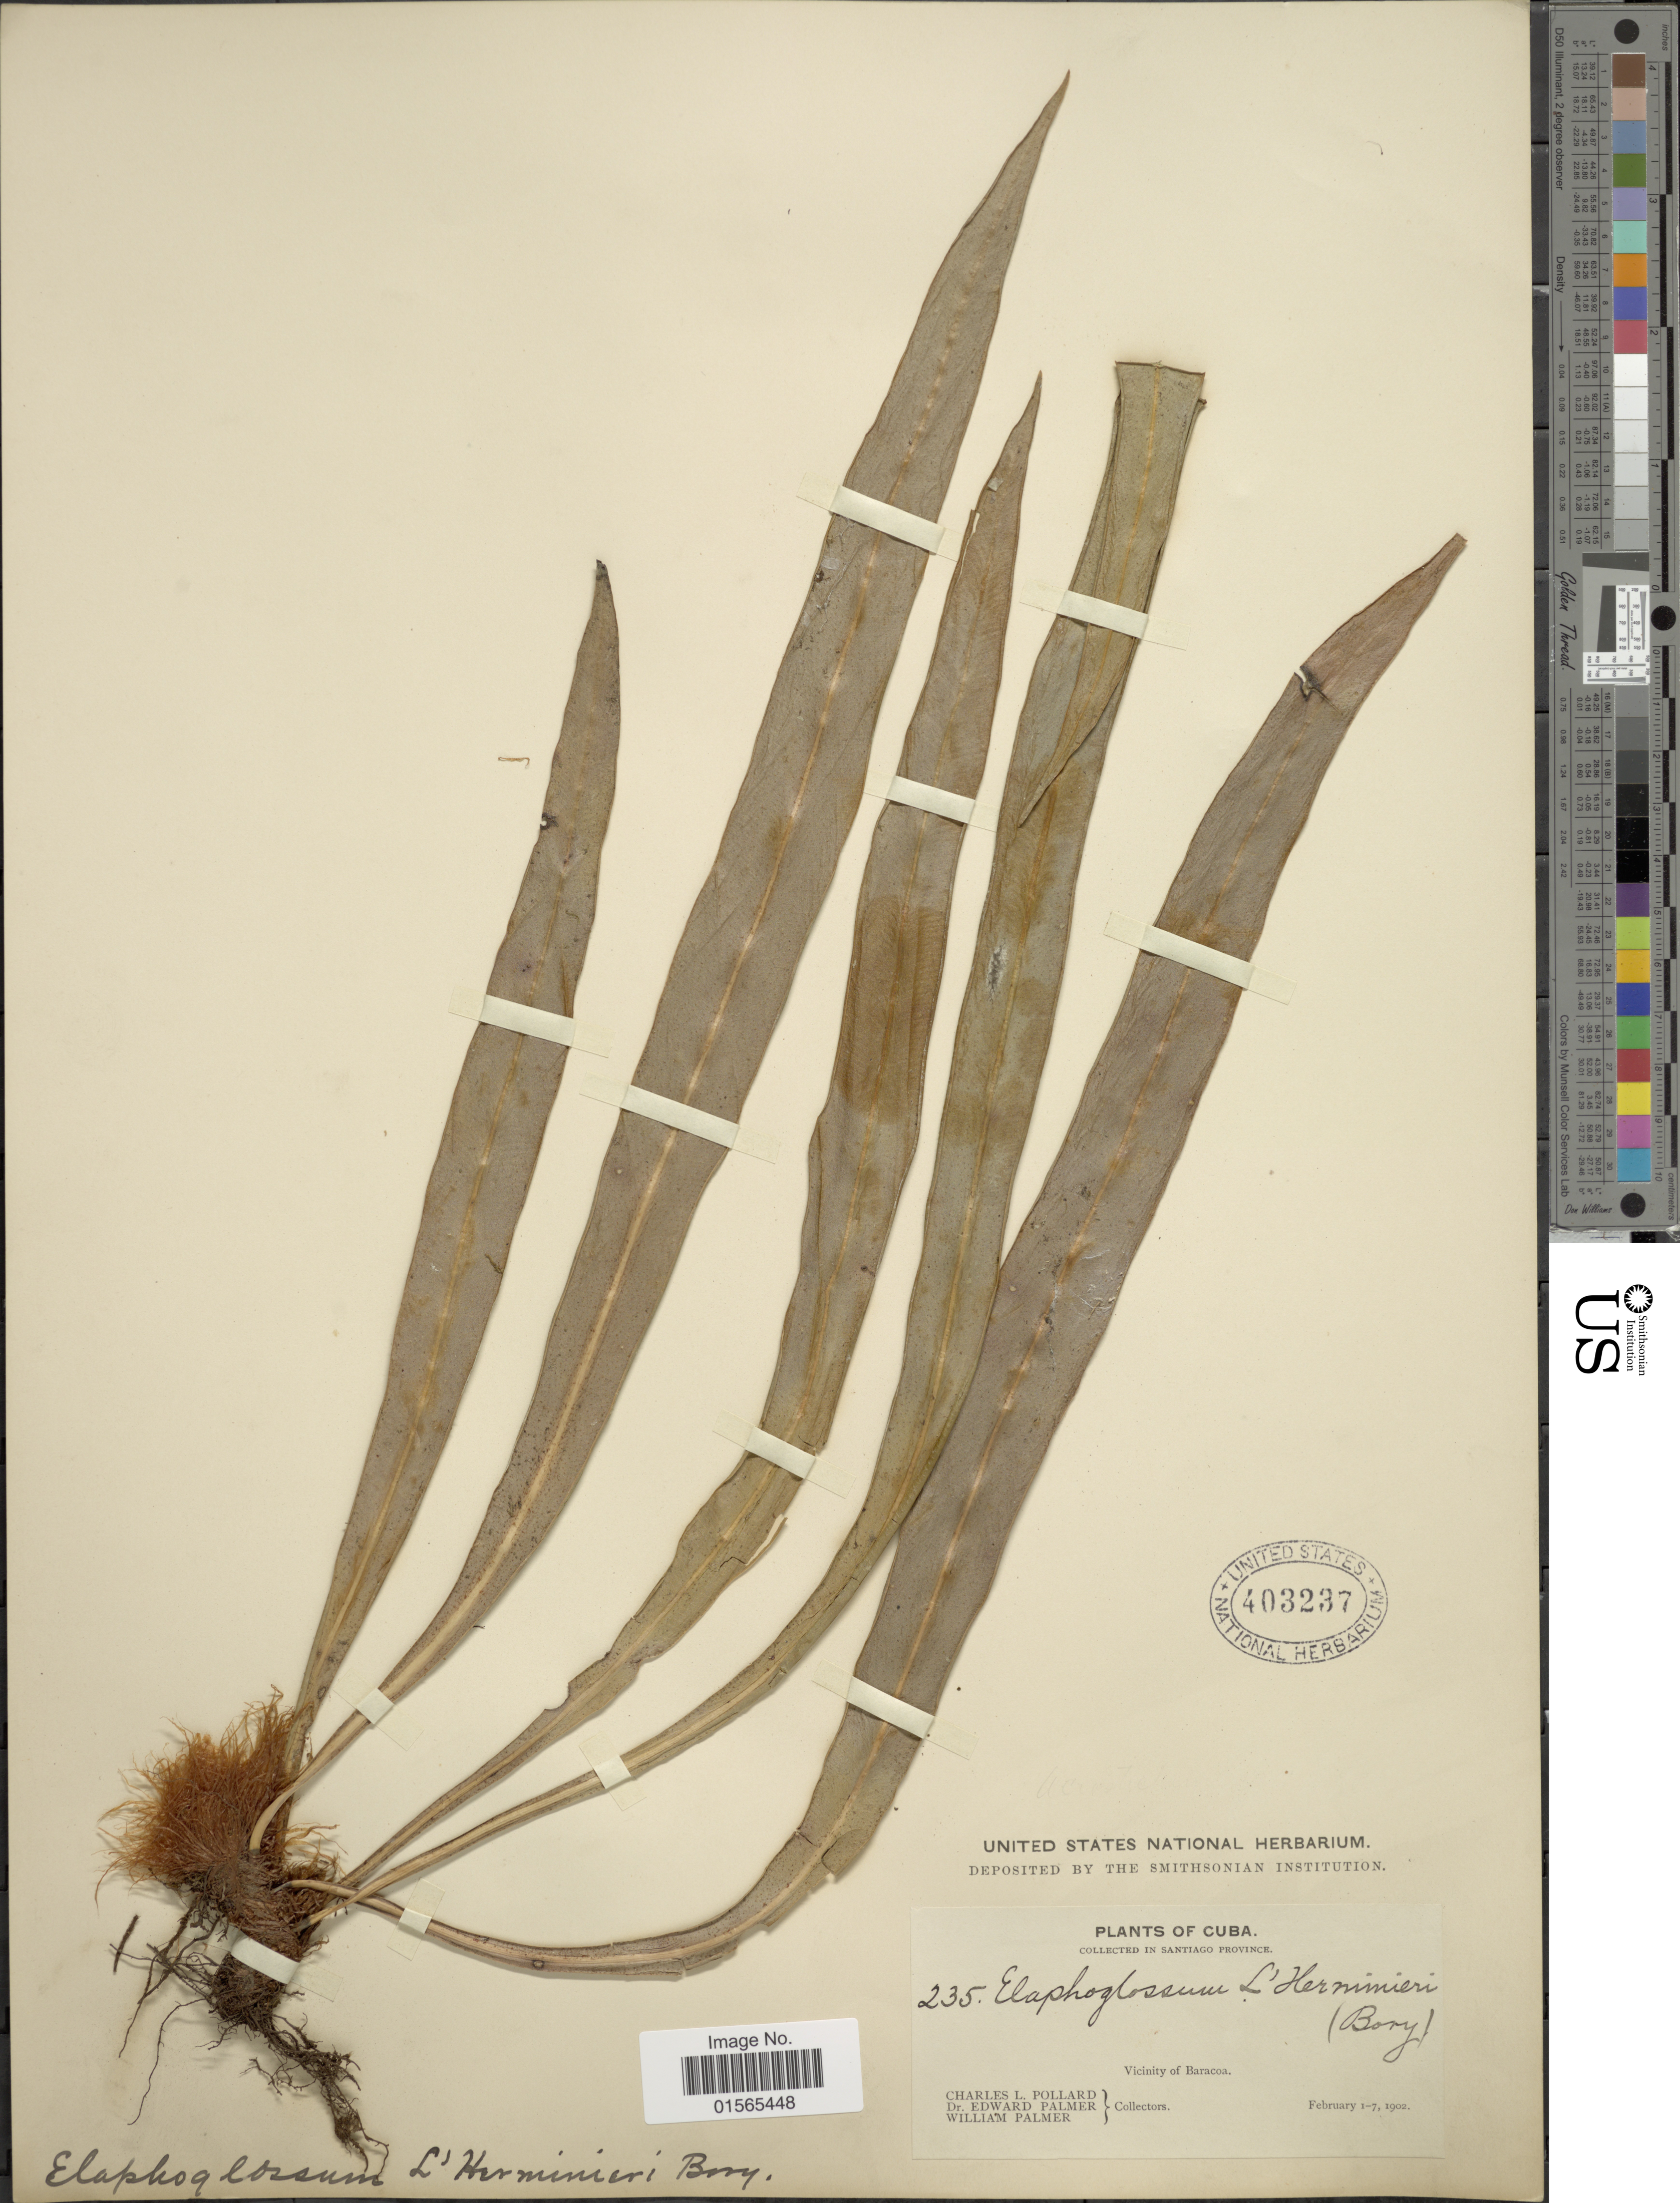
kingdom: Plantae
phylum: Tracheophyta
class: Polypodiopsida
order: Polypodiales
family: Dryopteridaceae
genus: Elaphoglossum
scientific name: Elaphoglossum herminieri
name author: (Bory & Fée) T. Moore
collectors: C. L. Pollard, E. Palmer & W. Palmer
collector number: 235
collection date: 1902-02-01/1902-02-07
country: Cuba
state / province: Santiago de Cuba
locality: Vicinity of Baracoa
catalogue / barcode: US 403237